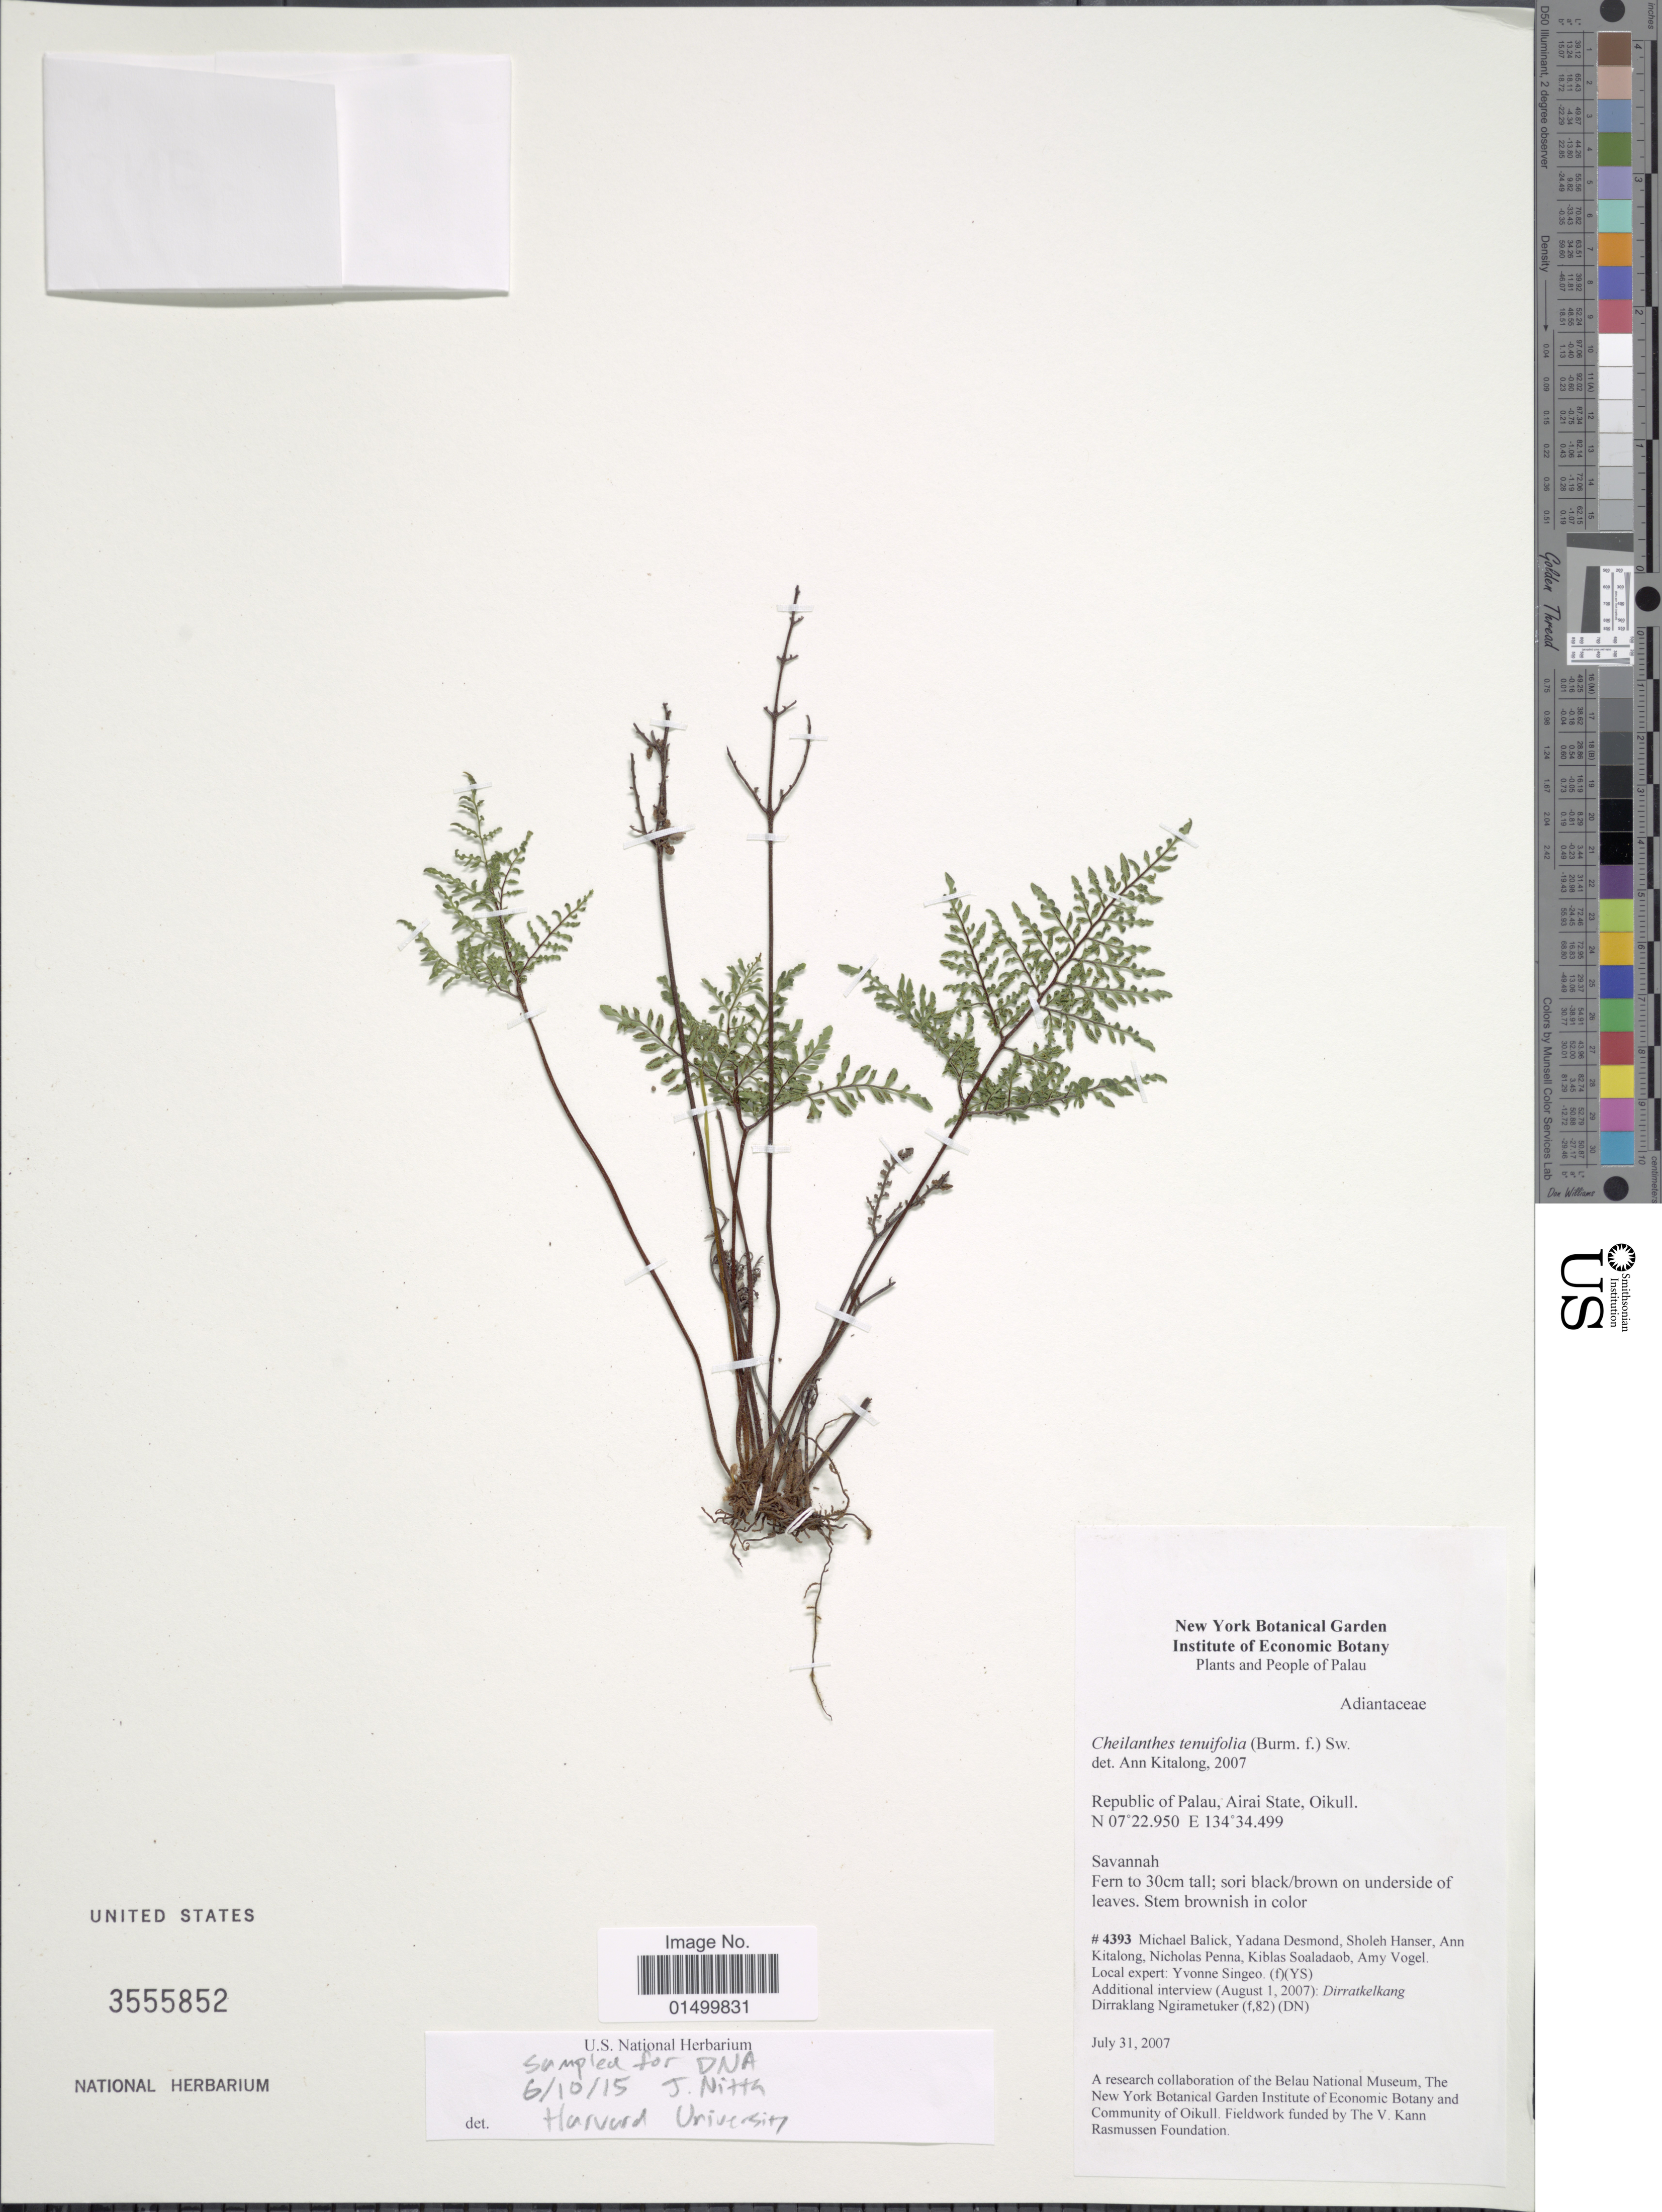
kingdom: Plantae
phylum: Tracheophyta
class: Polypodiopsida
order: Polypodiales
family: Pteridaceae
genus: Cheilanthes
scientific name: Cheilanthes tenuifolia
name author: (Burm. f.) Sw.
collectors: M. J. Balick, Y. Desmond, S. Hanser, A. Kitalong & et al.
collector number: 4393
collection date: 2007-07-31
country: Palau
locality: Republic of Palau, Airai State, Oikull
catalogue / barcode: US 3555852